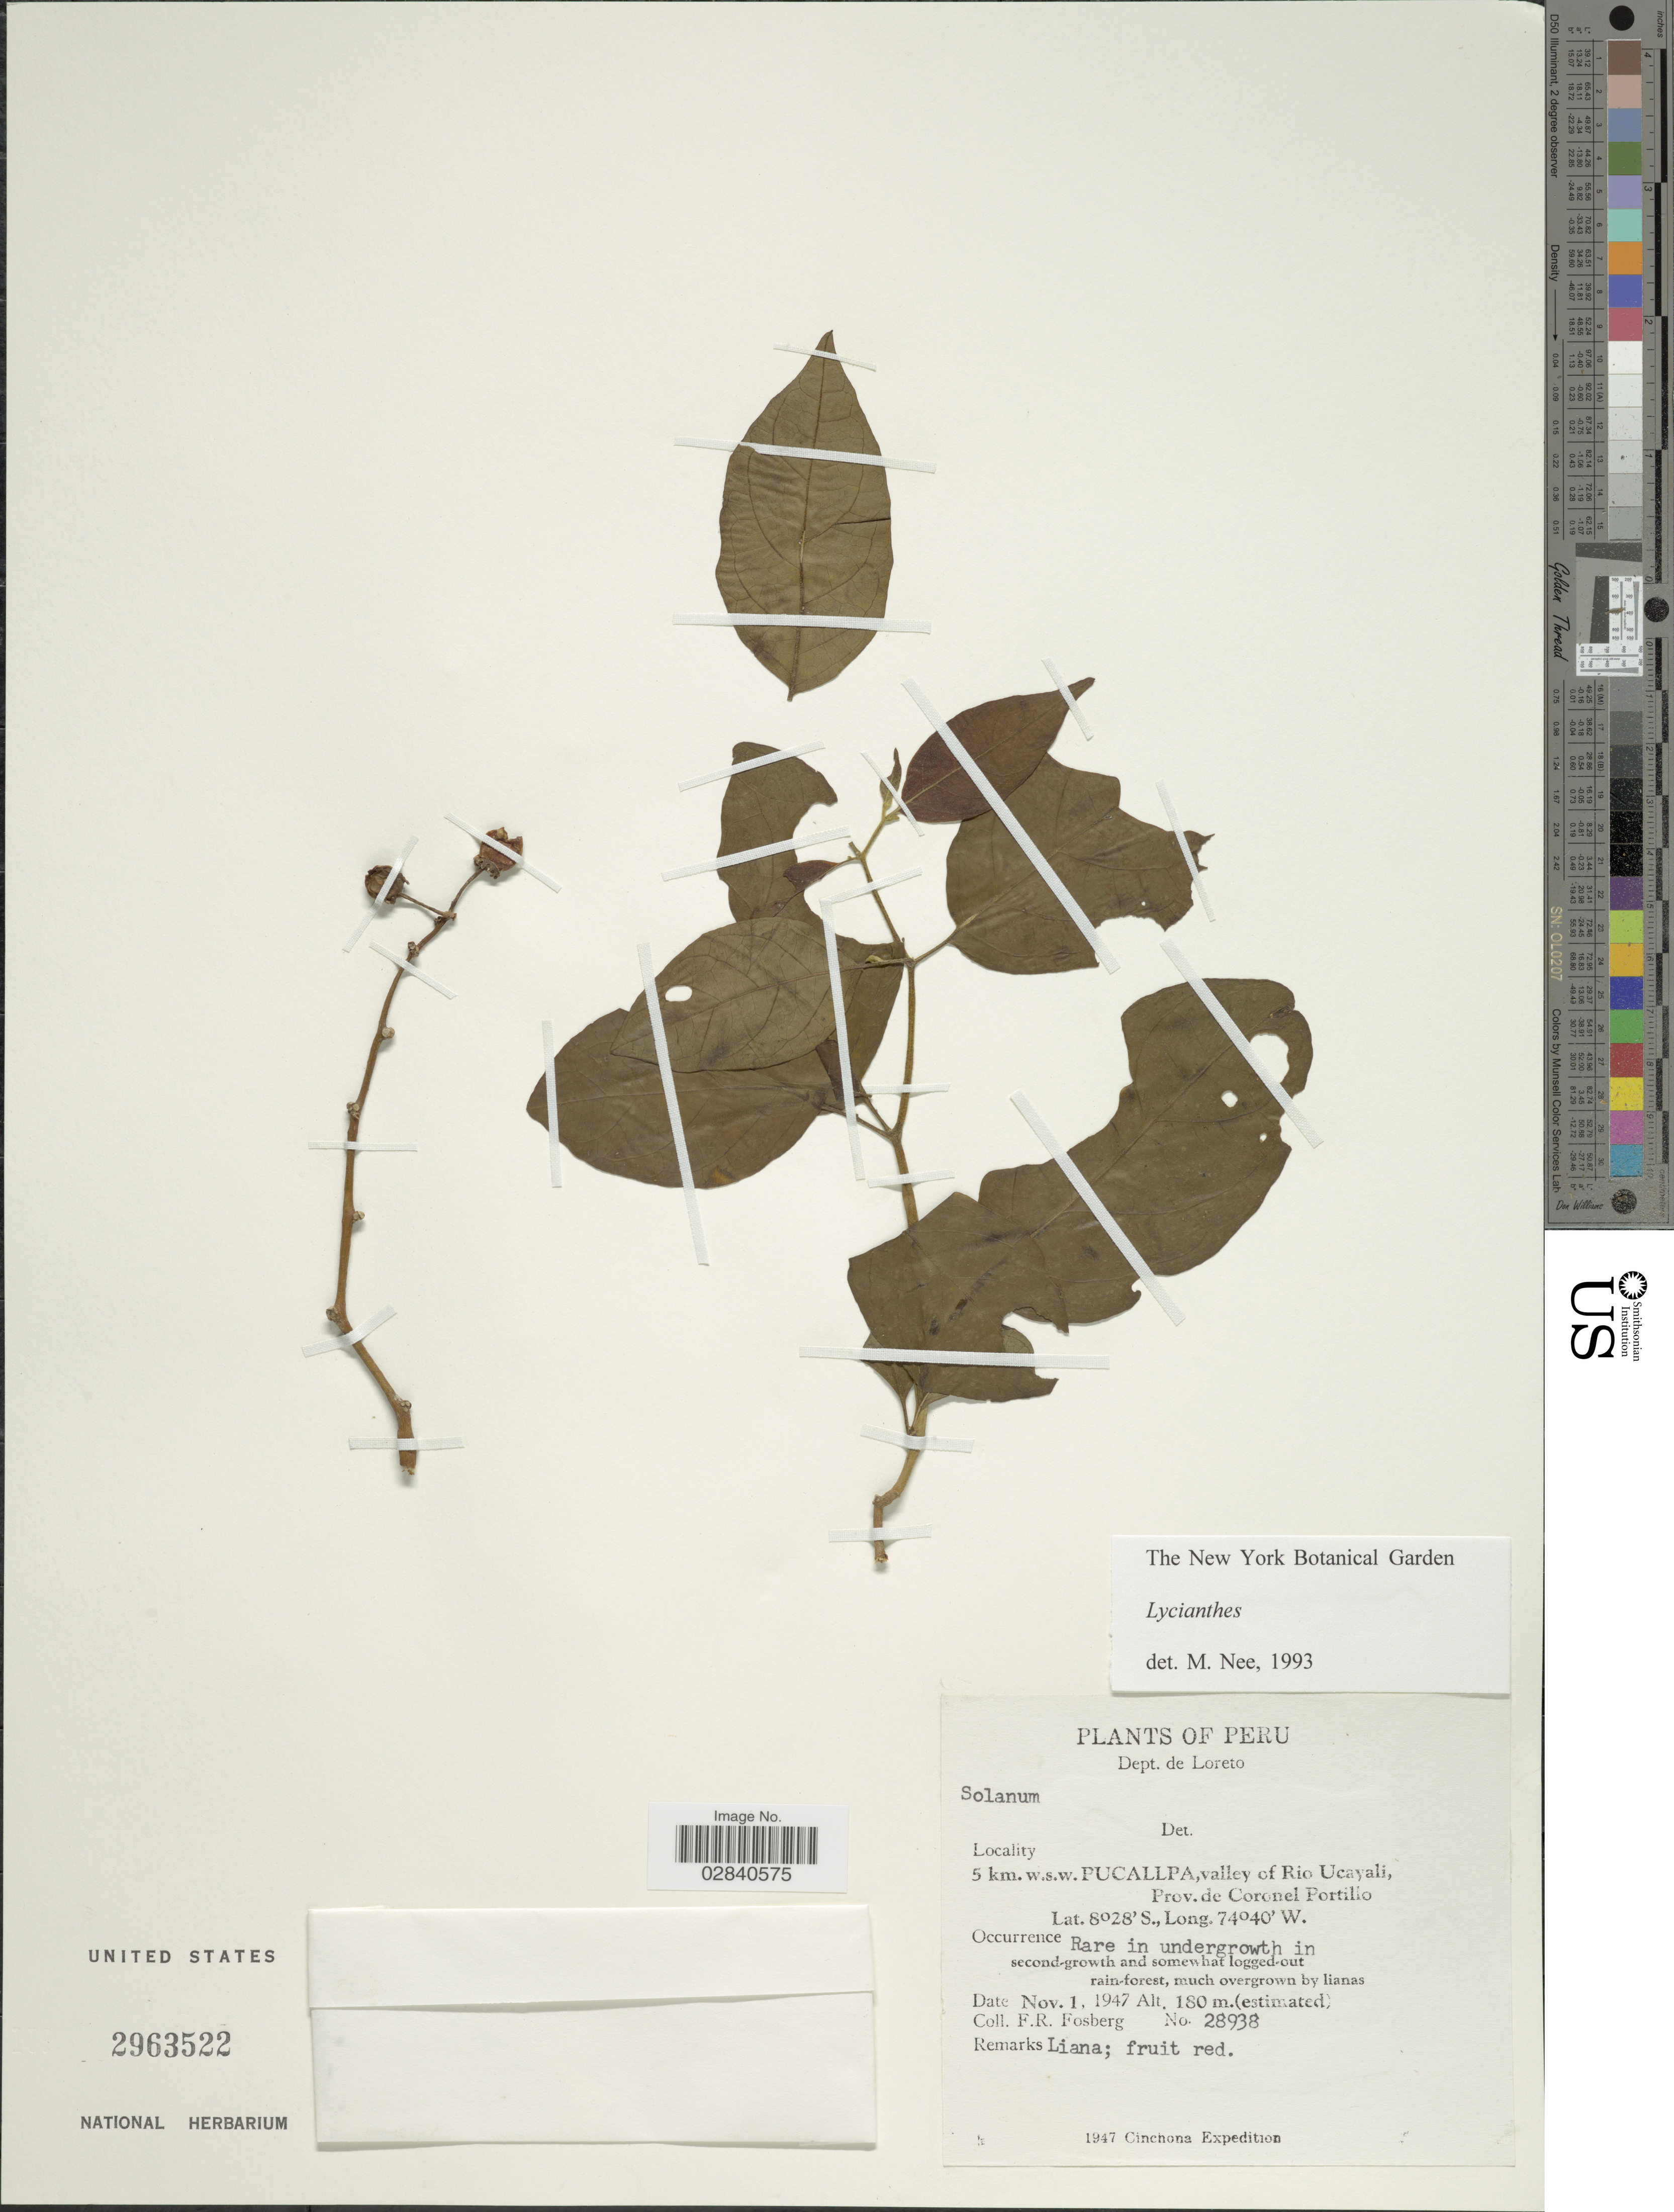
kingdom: Plantae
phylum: Tracheophyta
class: Magnoliopsida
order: Solanales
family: Solanaceae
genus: Lycianthes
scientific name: Lycianthes sp.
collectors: F. R. Fosberg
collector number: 28938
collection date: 1947-11-01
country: Peru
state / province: Loreto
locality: Dept. de Loreto, 5 km. w.s.w. Pucallpa, valley of Rio Ucayali, Prov. de Coronel Portillo.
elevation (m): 180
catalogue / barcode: US 2963522